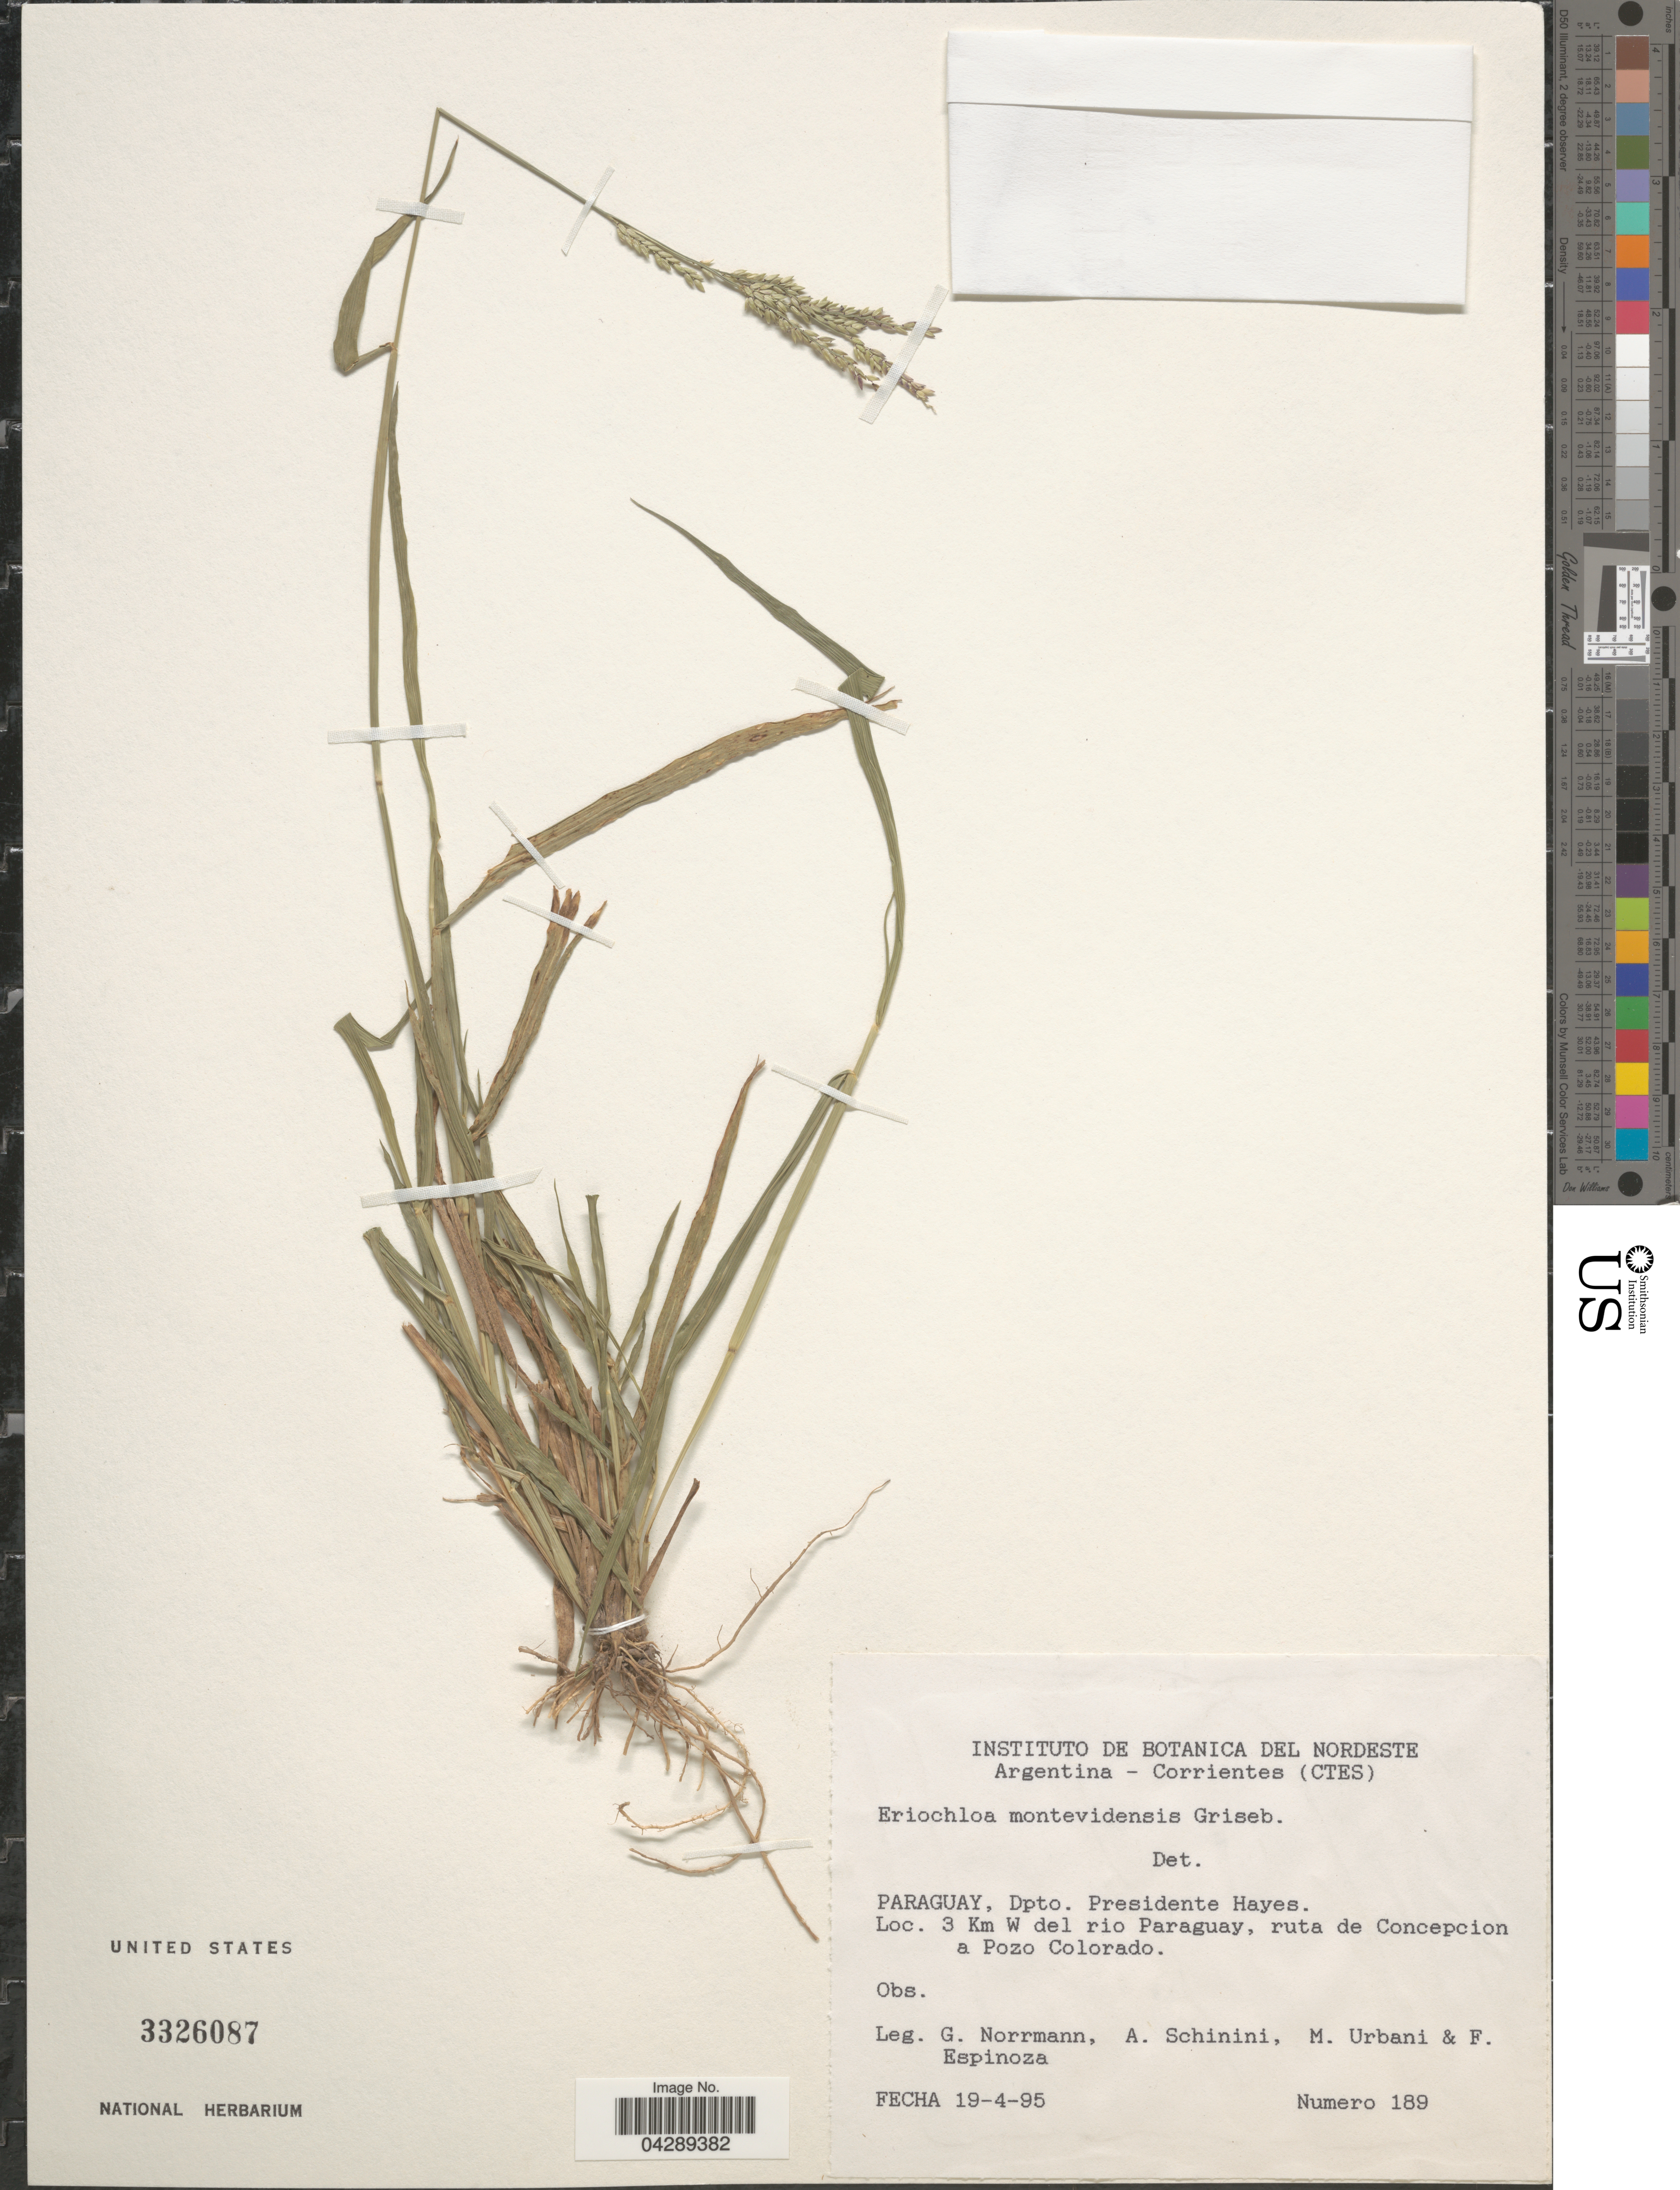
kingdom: Plantae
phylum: Tracheophyta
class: Liliopsida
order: Poales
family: Poaceae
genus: Eriochloa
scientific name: Eriochloa montevidensis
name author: Griseb.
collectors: G. Norrmann, A. Schinini, M. Urbani & F. Espinoza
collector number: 189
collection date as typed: Transcribed d/m/y: 19/4/95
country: Paraguay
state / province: Presidente Hayes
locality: Dpto. Presidente Hayes. 3 Km W del rio Paraguay, ruta de Concepcion a Pozo Colorado.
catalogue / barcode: US 3326087